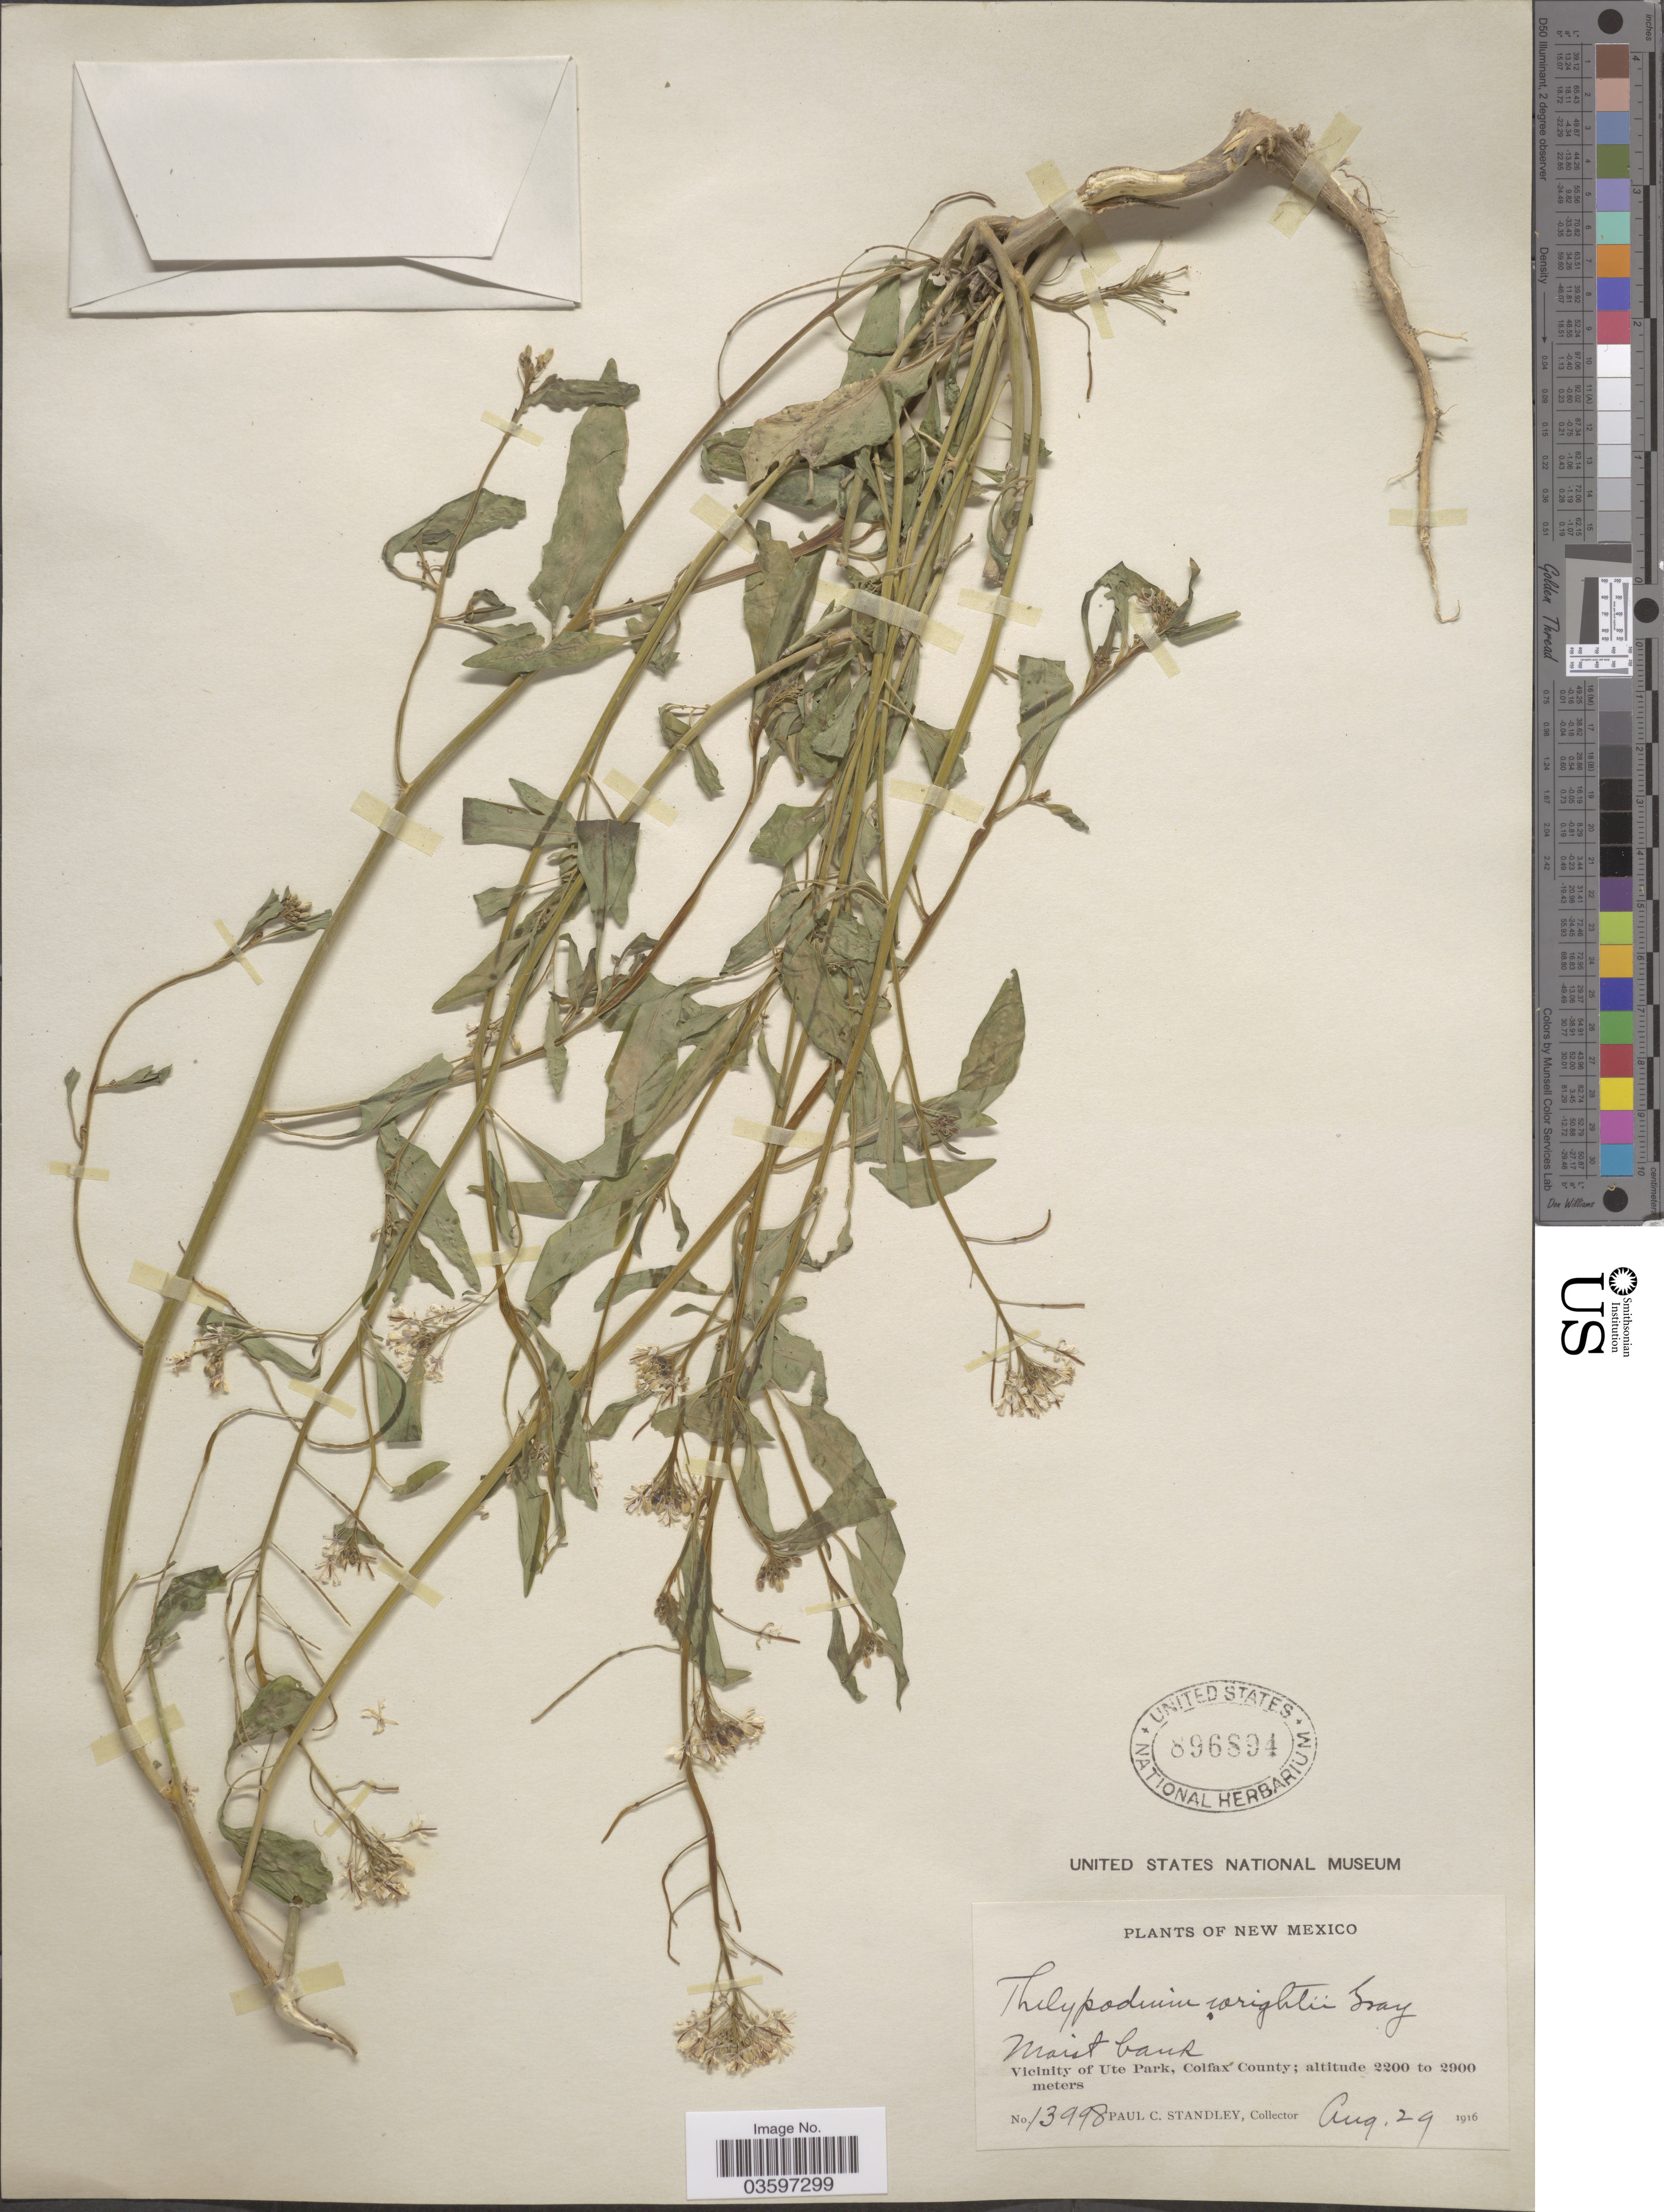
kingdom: Plantae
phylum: Tracheophyta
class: Magnoliopsida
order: Brassicales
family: Brassicaceae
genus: Stanleyella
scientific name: Stanleyella wrightii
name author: Rydb.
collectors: P. C. Standley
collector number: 13998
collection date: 1916-08-29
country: United States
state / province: New Mexico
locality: Vicinity of Ute Park, Colfax County.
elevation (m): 2200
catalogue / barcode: US 896894